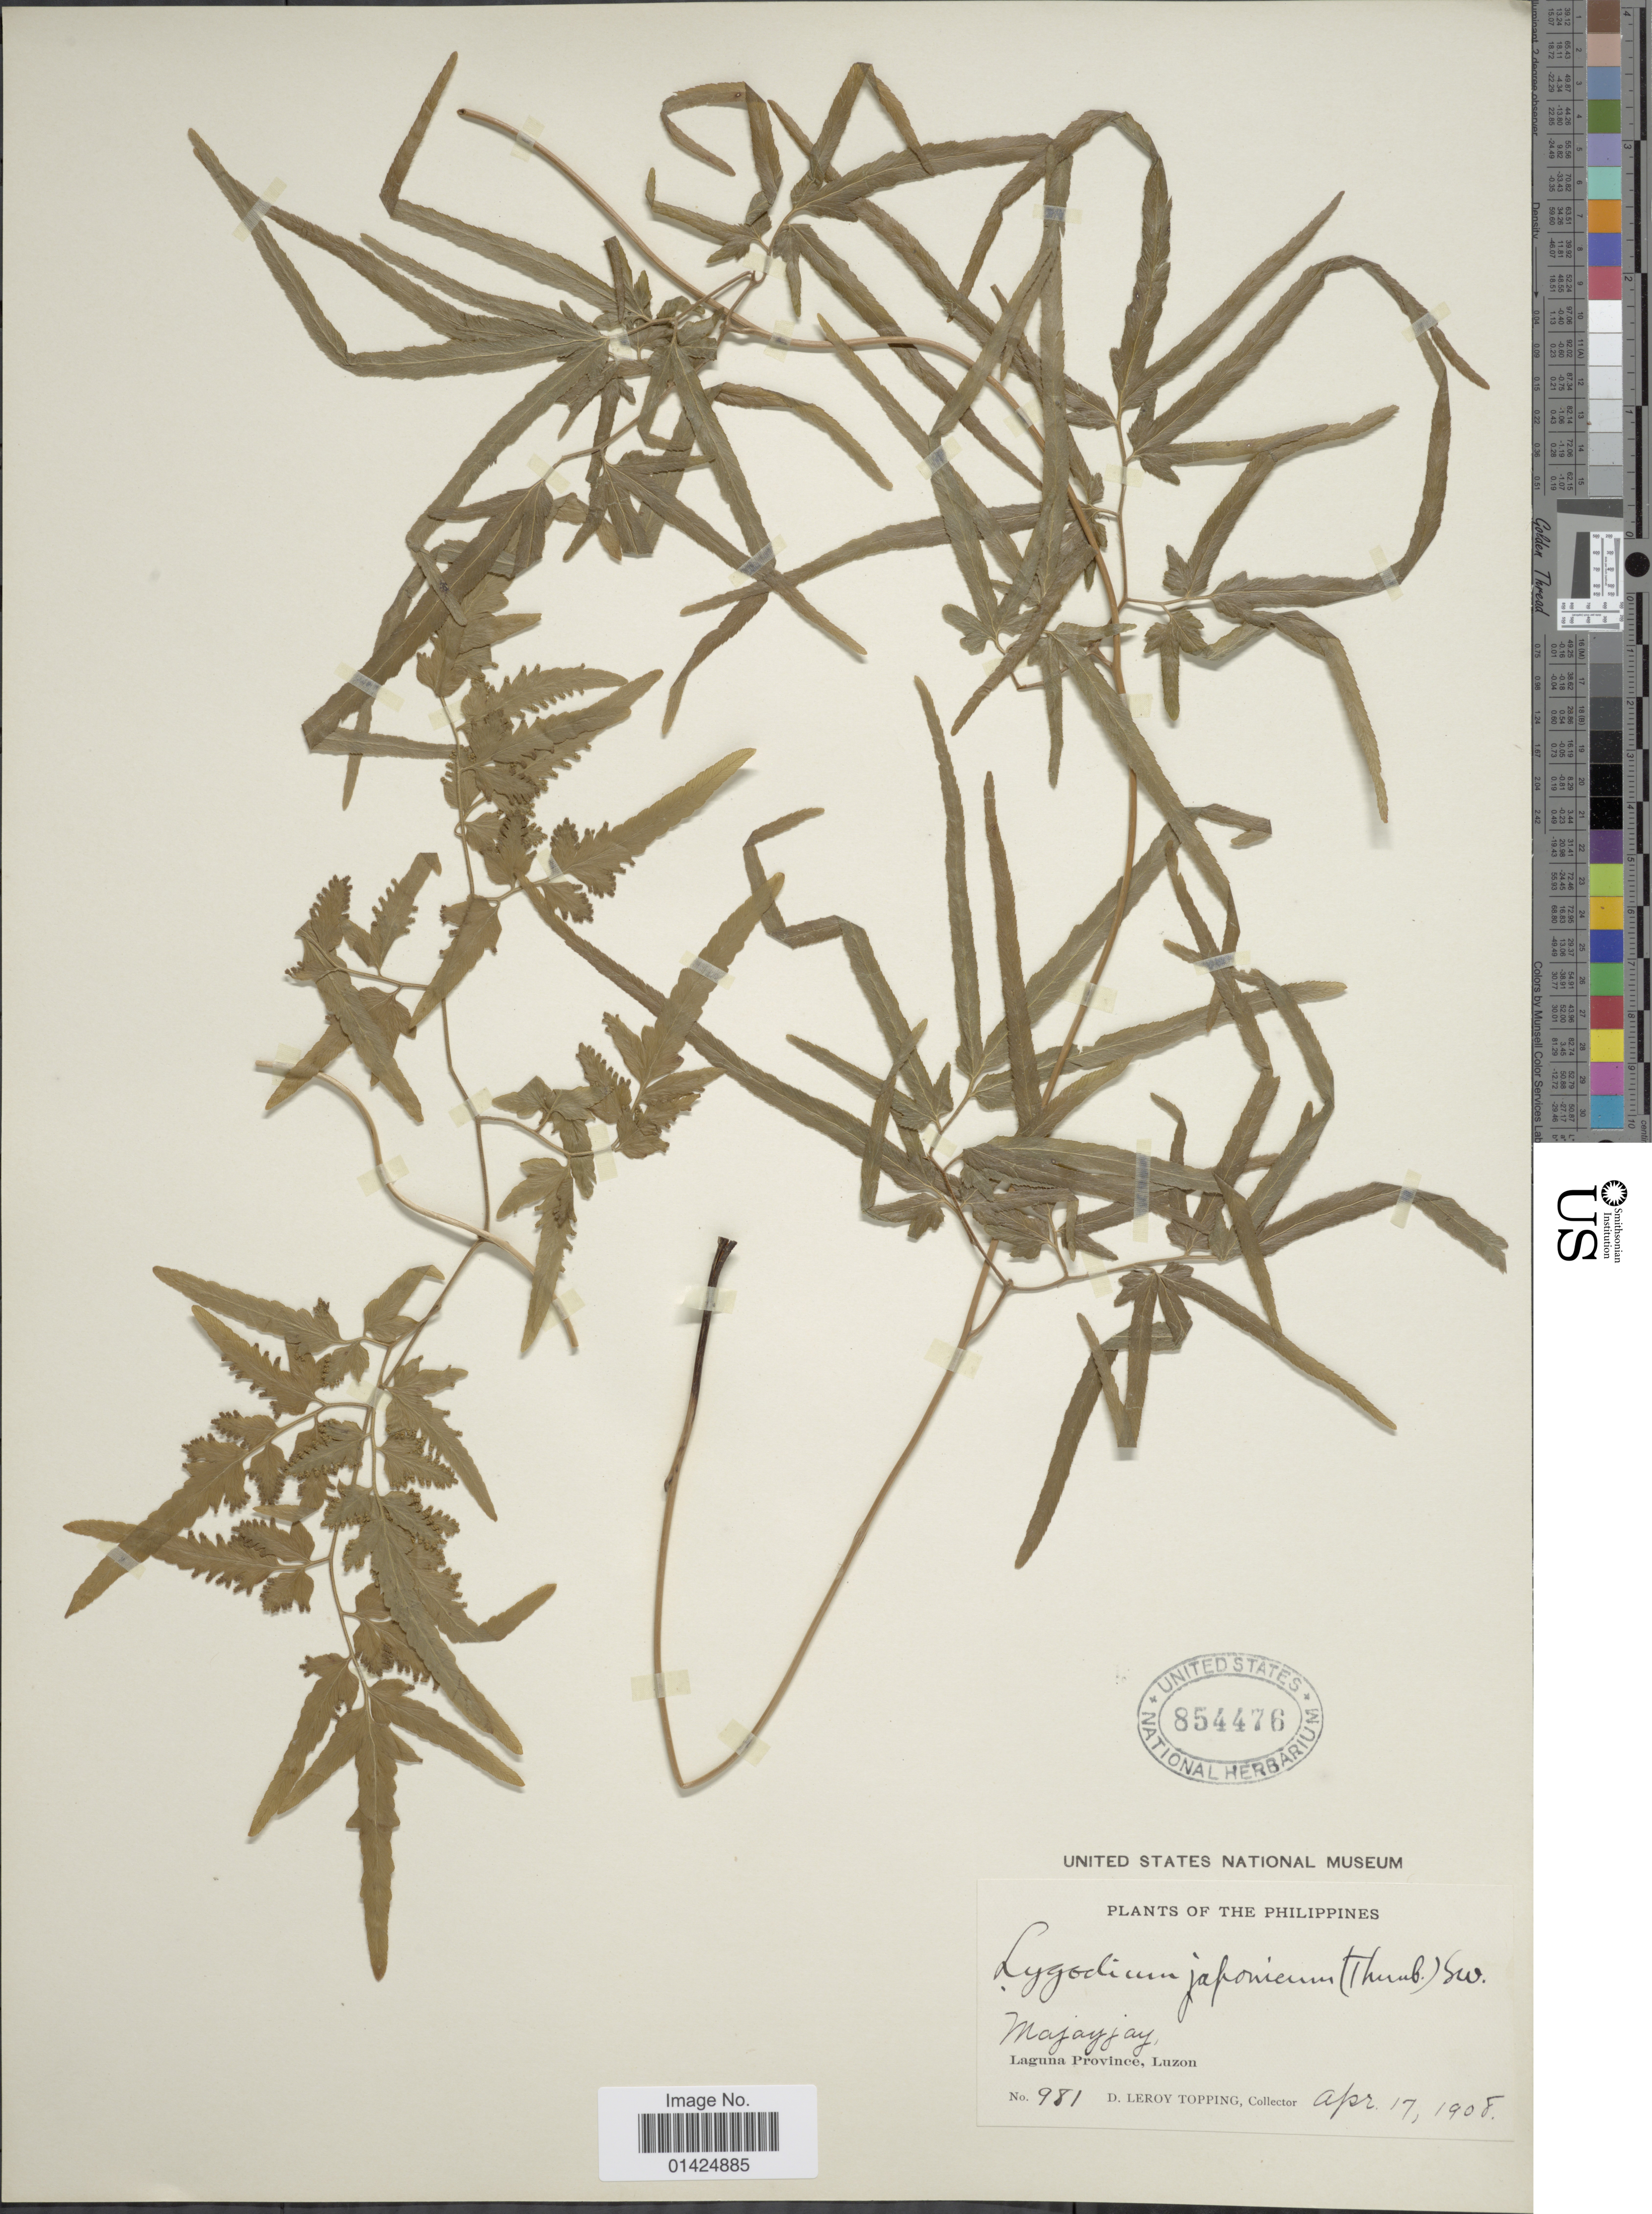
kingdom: Plantae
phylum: Tracheophyta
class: Polypodiopsida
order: Schizaeales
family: Lygodiaceae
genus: Lygodium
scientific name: Lygodium japonicum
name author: (Thunb.) Sw.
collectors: D. L. Topping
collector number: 981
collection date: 1908-04-17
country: Philippines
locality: Majayjay. Laguna Province, Luzon.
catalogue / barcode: US 854476